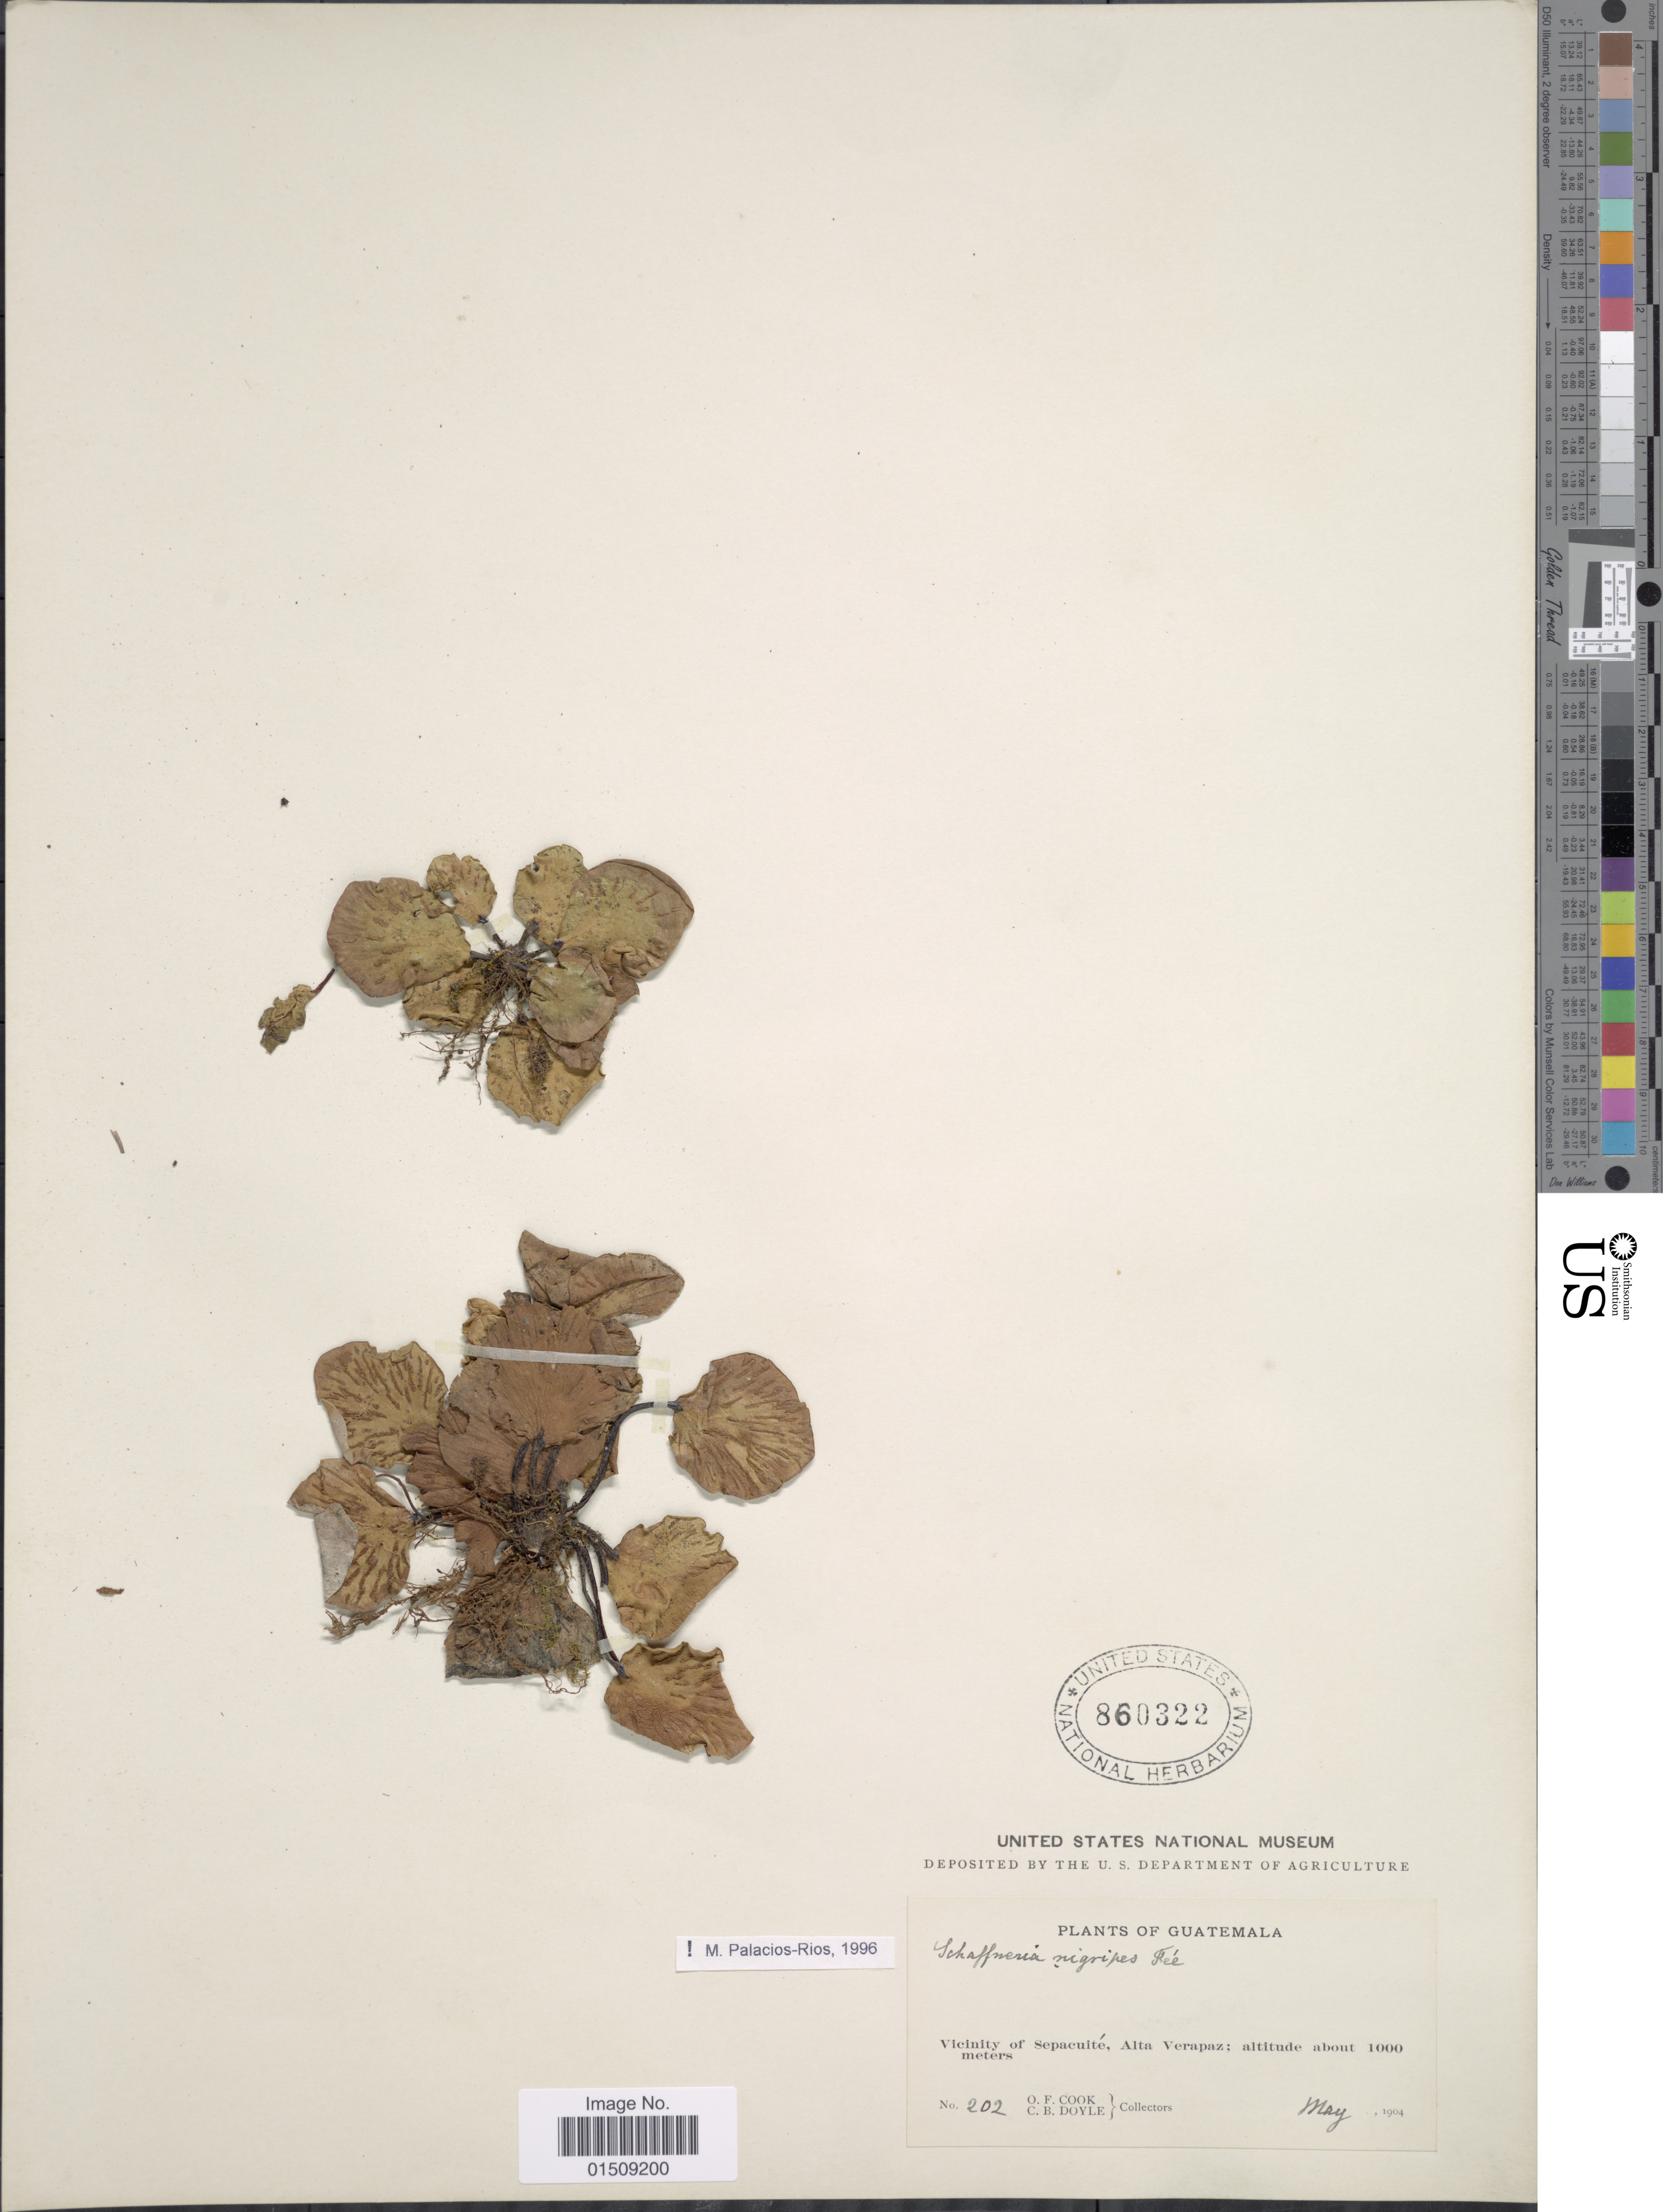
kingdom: Plantae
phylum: Tracheophyta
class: Polypodiopsida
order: Polypodiales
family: Aspleniaceae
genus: Asplenium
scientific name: Asplenium nigripes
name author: (Fée) Hook.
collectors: O. F. Cook & C. Doyle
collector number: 202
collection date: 1904-05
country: Guatemala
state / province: Alta Verapaz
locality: Vicinity of Sepacuité, Alta Verapaz, Guatemala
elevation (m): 1000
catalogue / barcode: US 860322